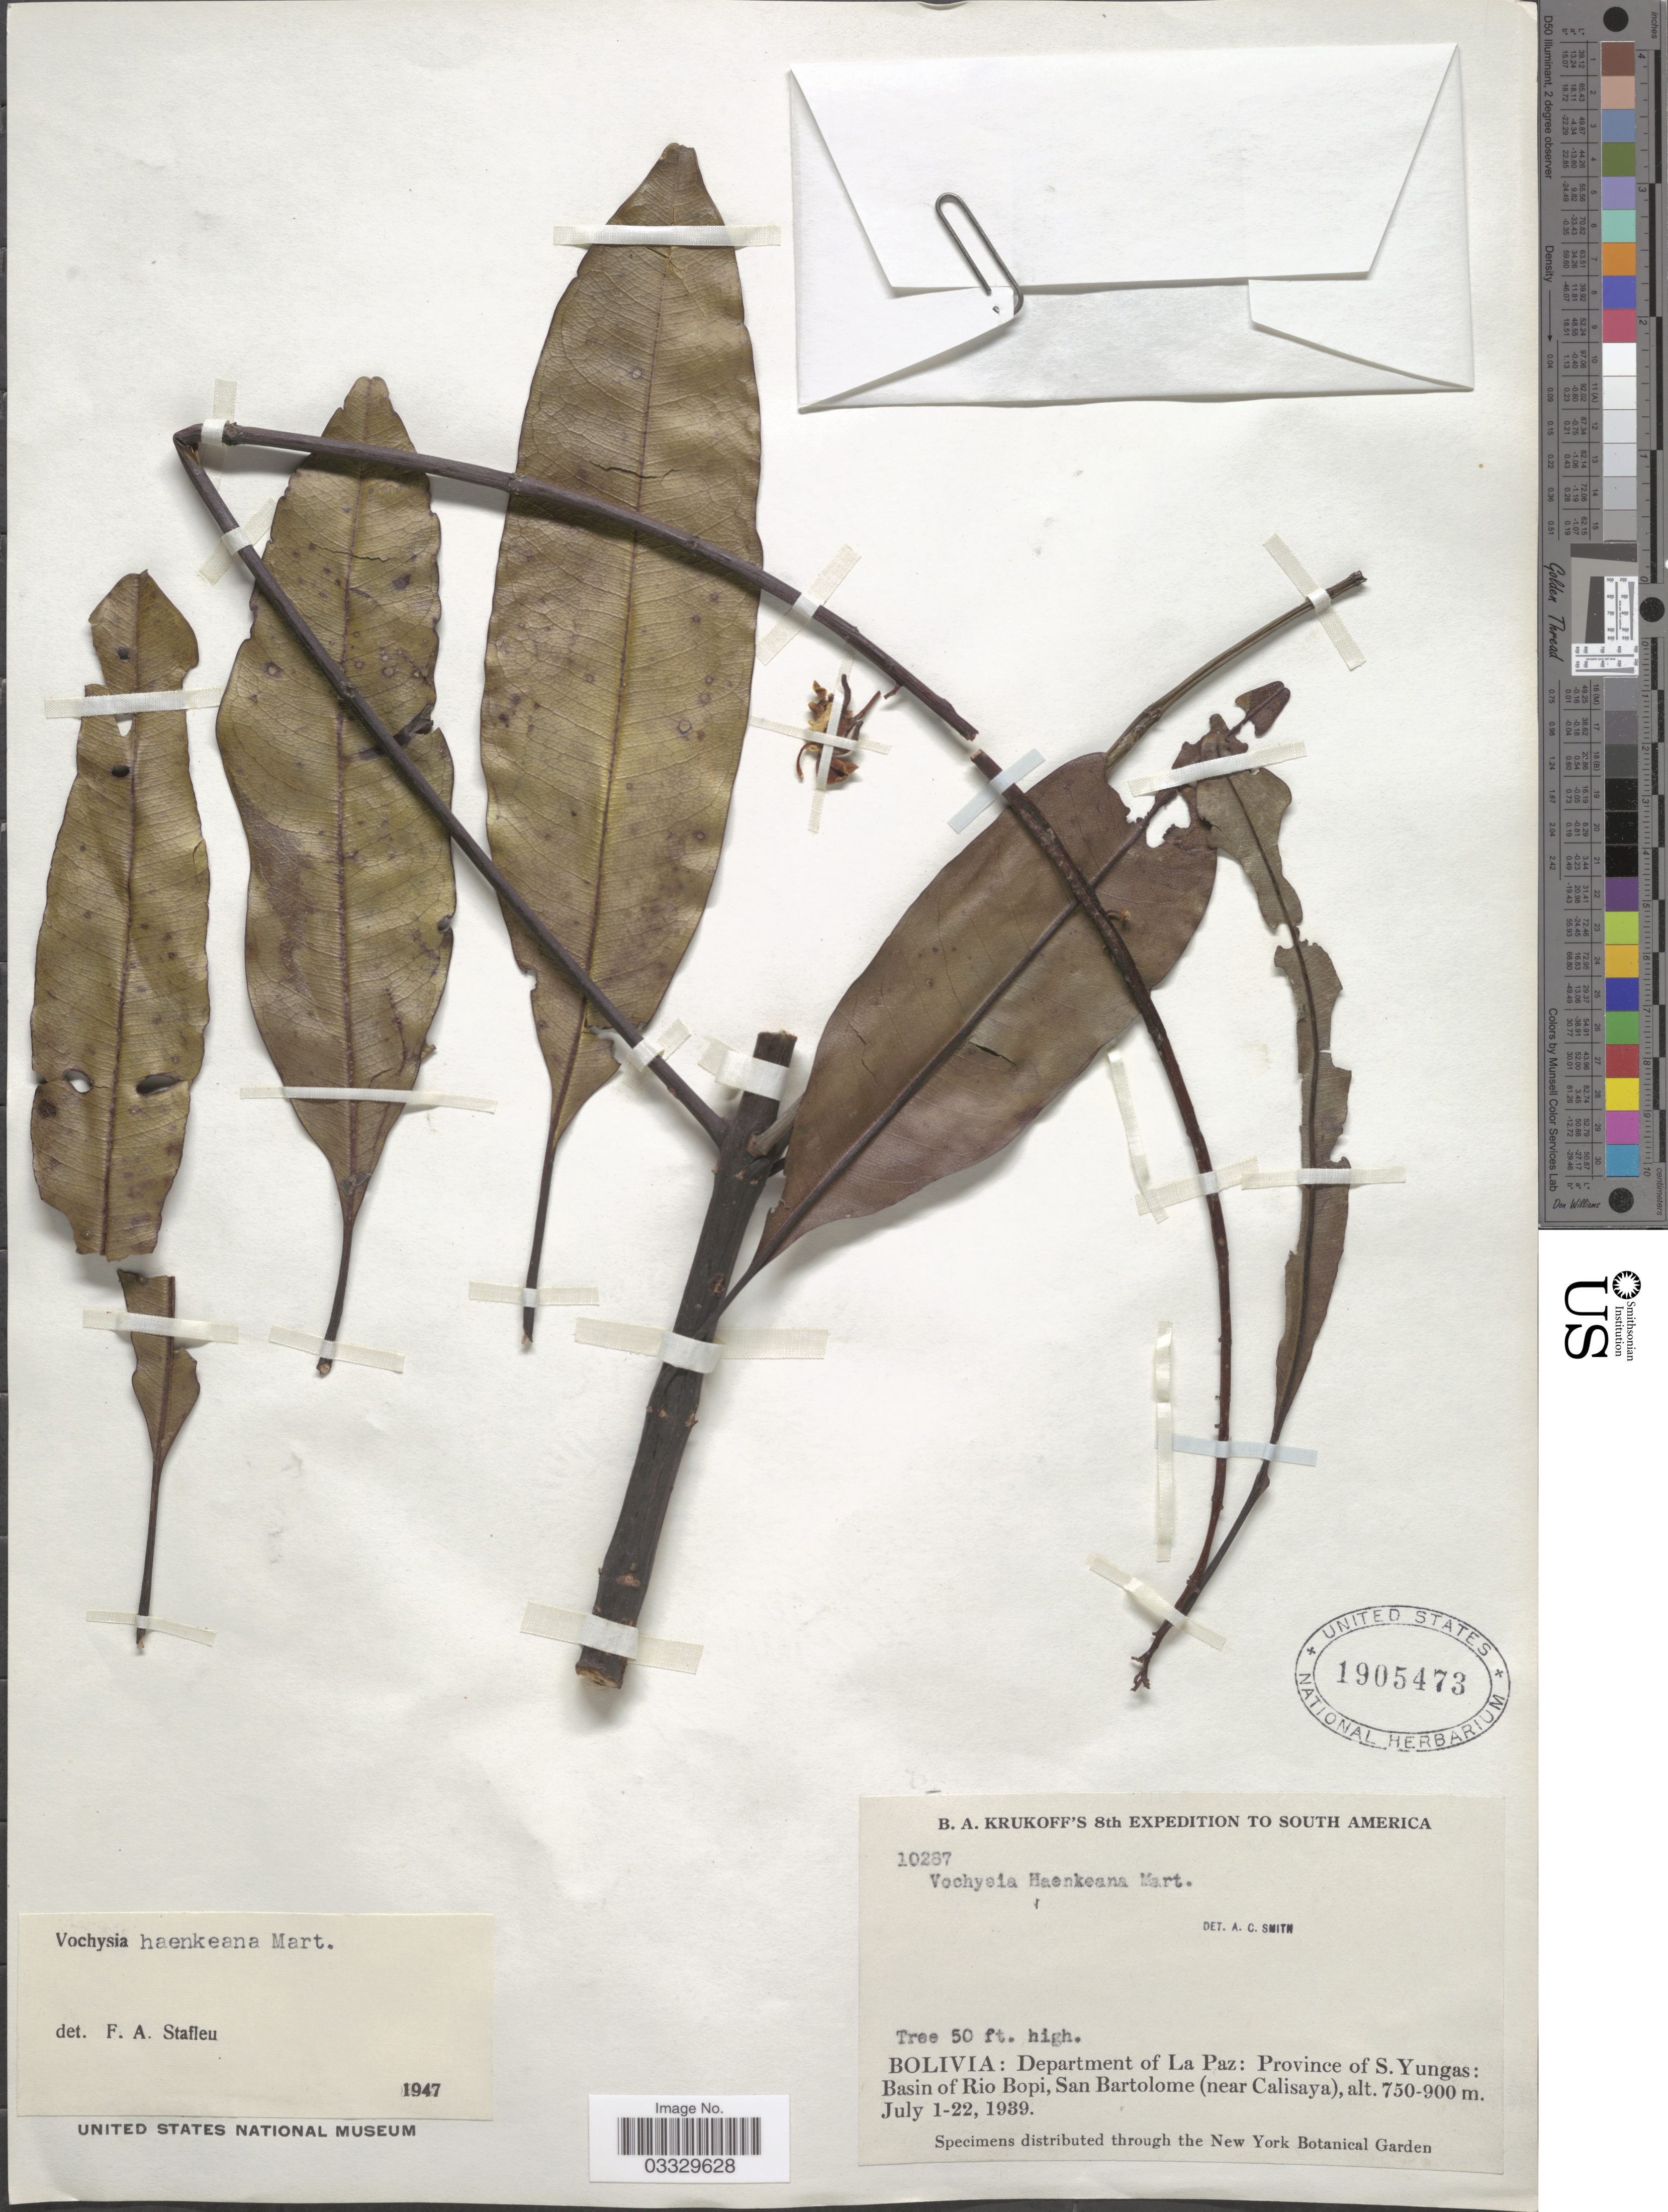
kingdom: Plantae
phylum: Tracheophyta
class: Magnoliopsida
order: Myrtales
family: Vochysiaceae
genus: Vochysia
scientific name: Vochysia haenkeana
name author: Mart.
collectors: B. A. Krukoff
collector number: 10287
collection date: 1939-07-01/1939-07-22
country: Bolivia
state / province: La Paz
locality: Department of La Paz: Province of S. Yungas: Basin of Rio Bopi, San Bartolome (near Calisaya).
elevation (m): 750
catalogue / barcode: US 1905473